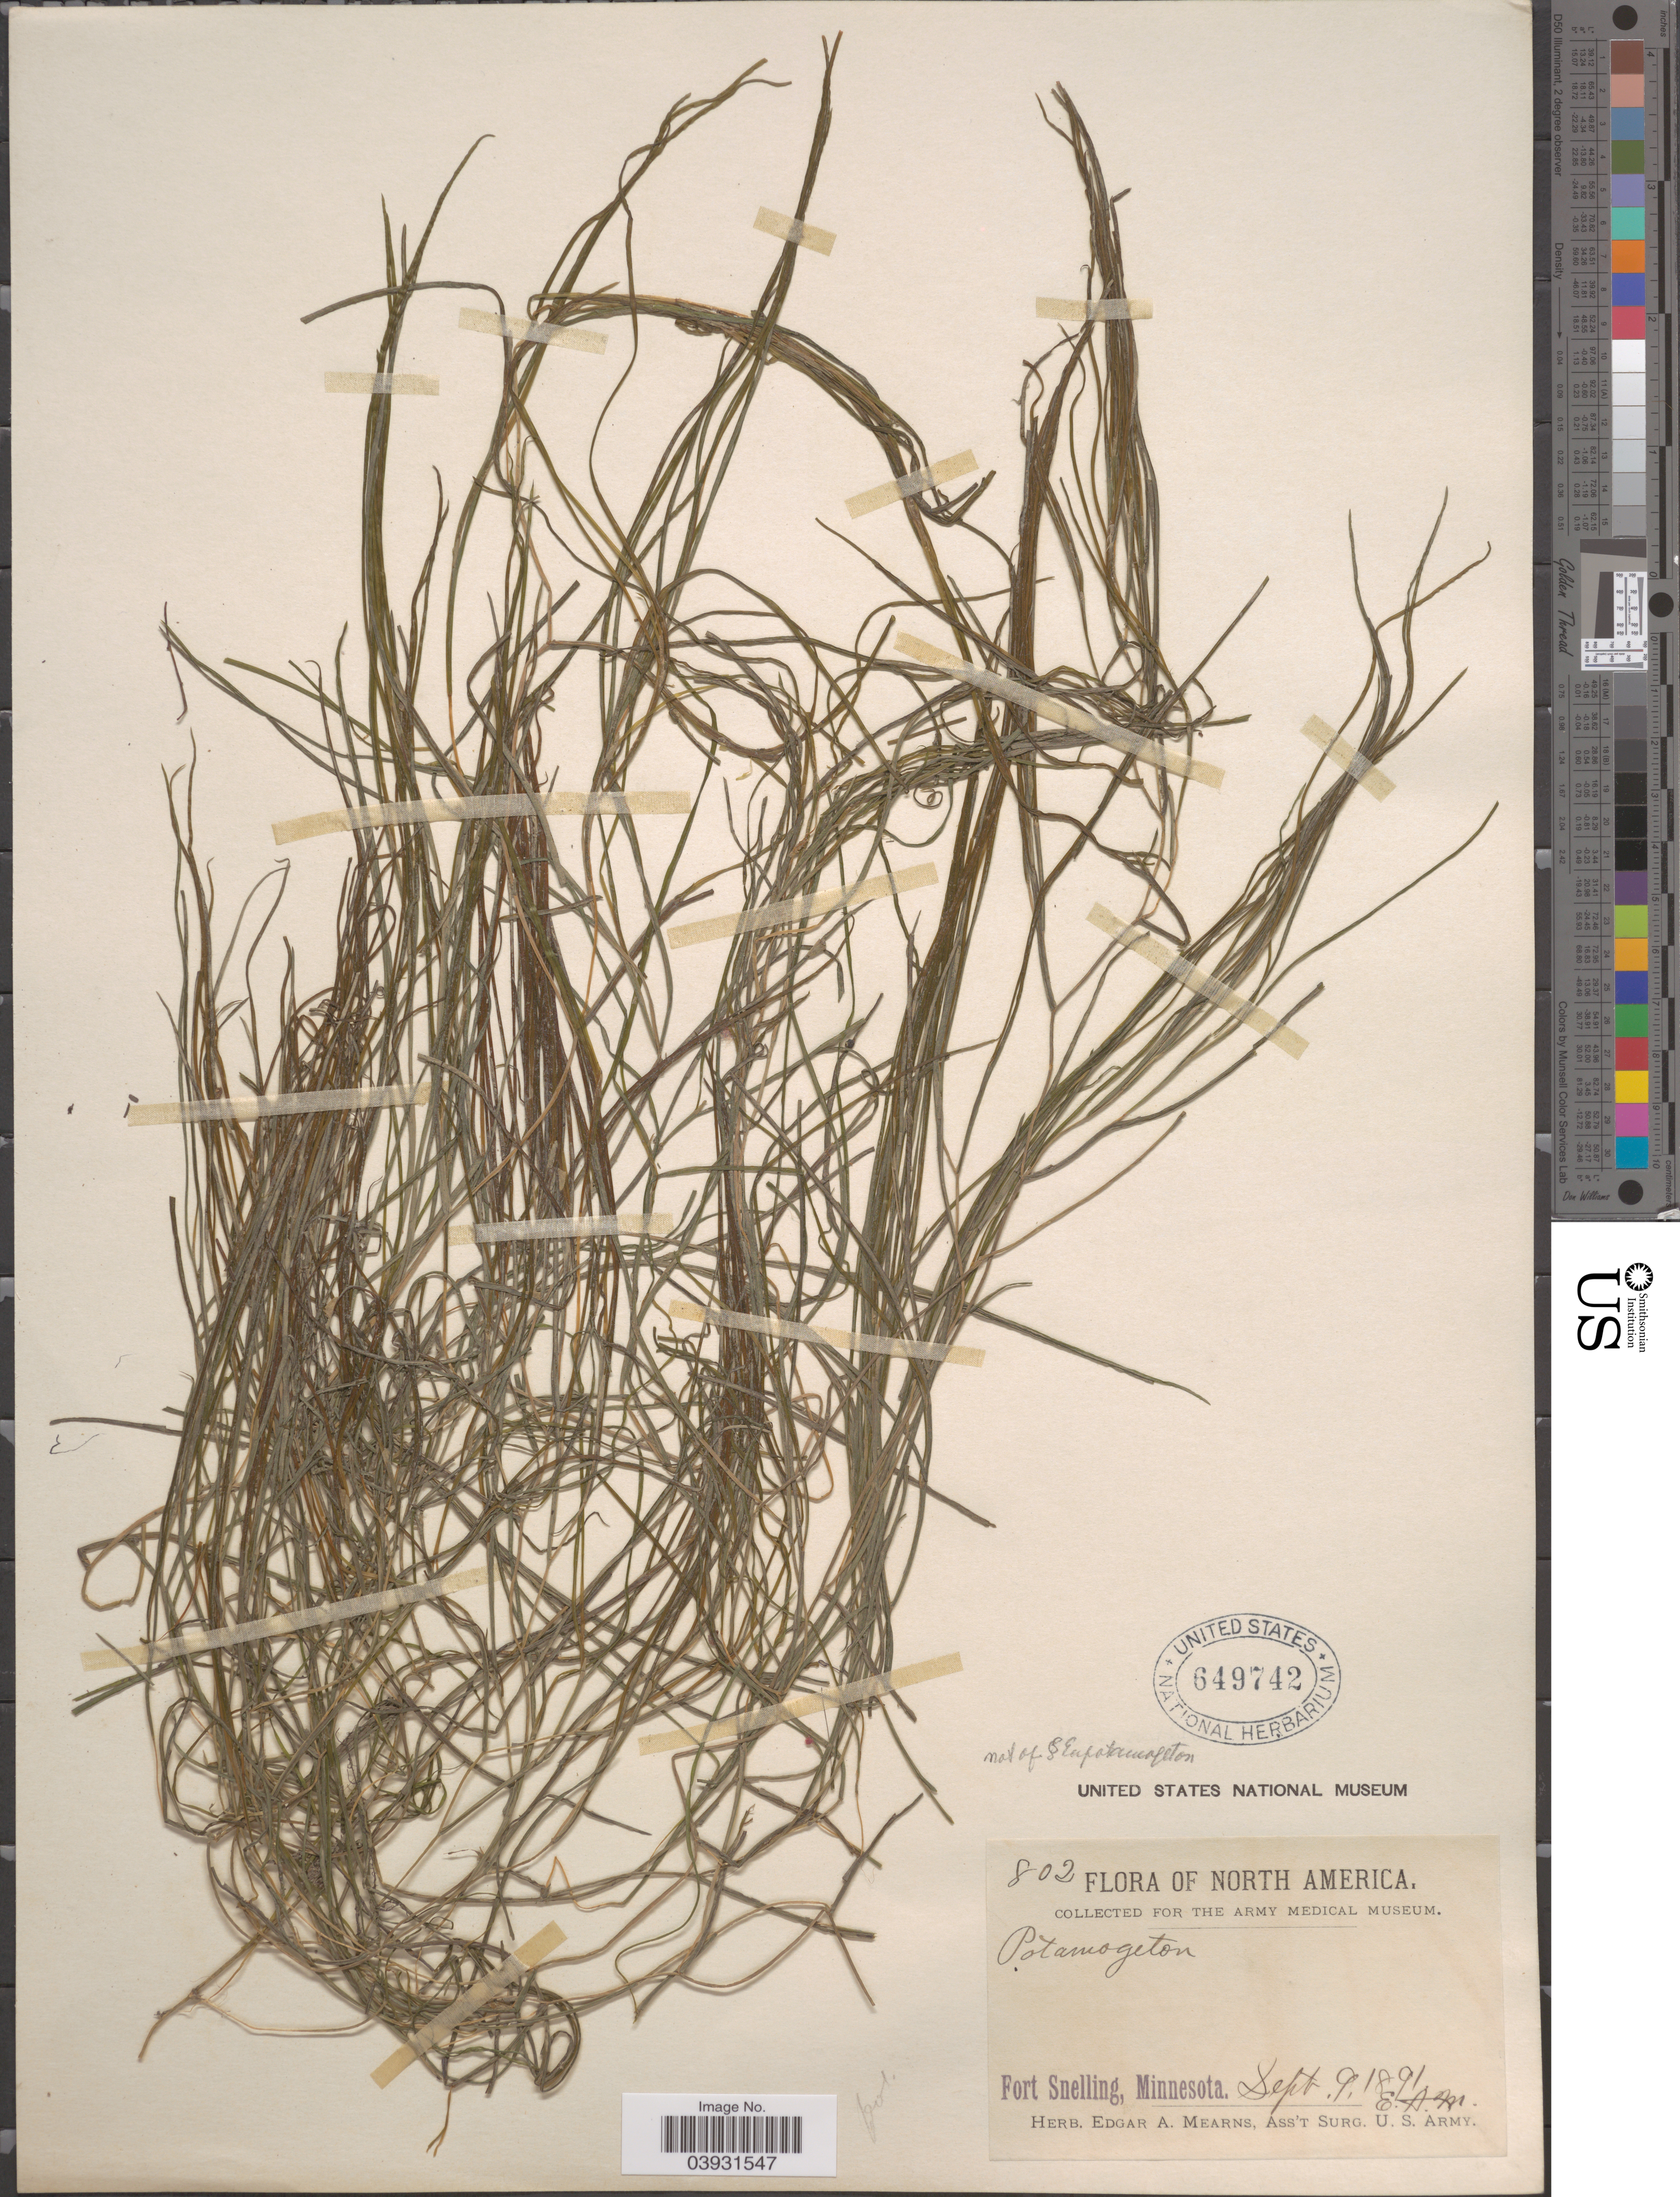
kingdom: Plantae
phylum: Tracheophyta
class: Liliopsida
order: Alismatales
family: Potamogetonaceae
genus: Potamogeton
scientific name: Potamogeton sp.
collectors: E. A. Mearns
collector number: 802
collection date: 1891-09-09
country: United States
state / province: Minnesota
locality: Fort Snelling.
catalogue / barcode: US 649742